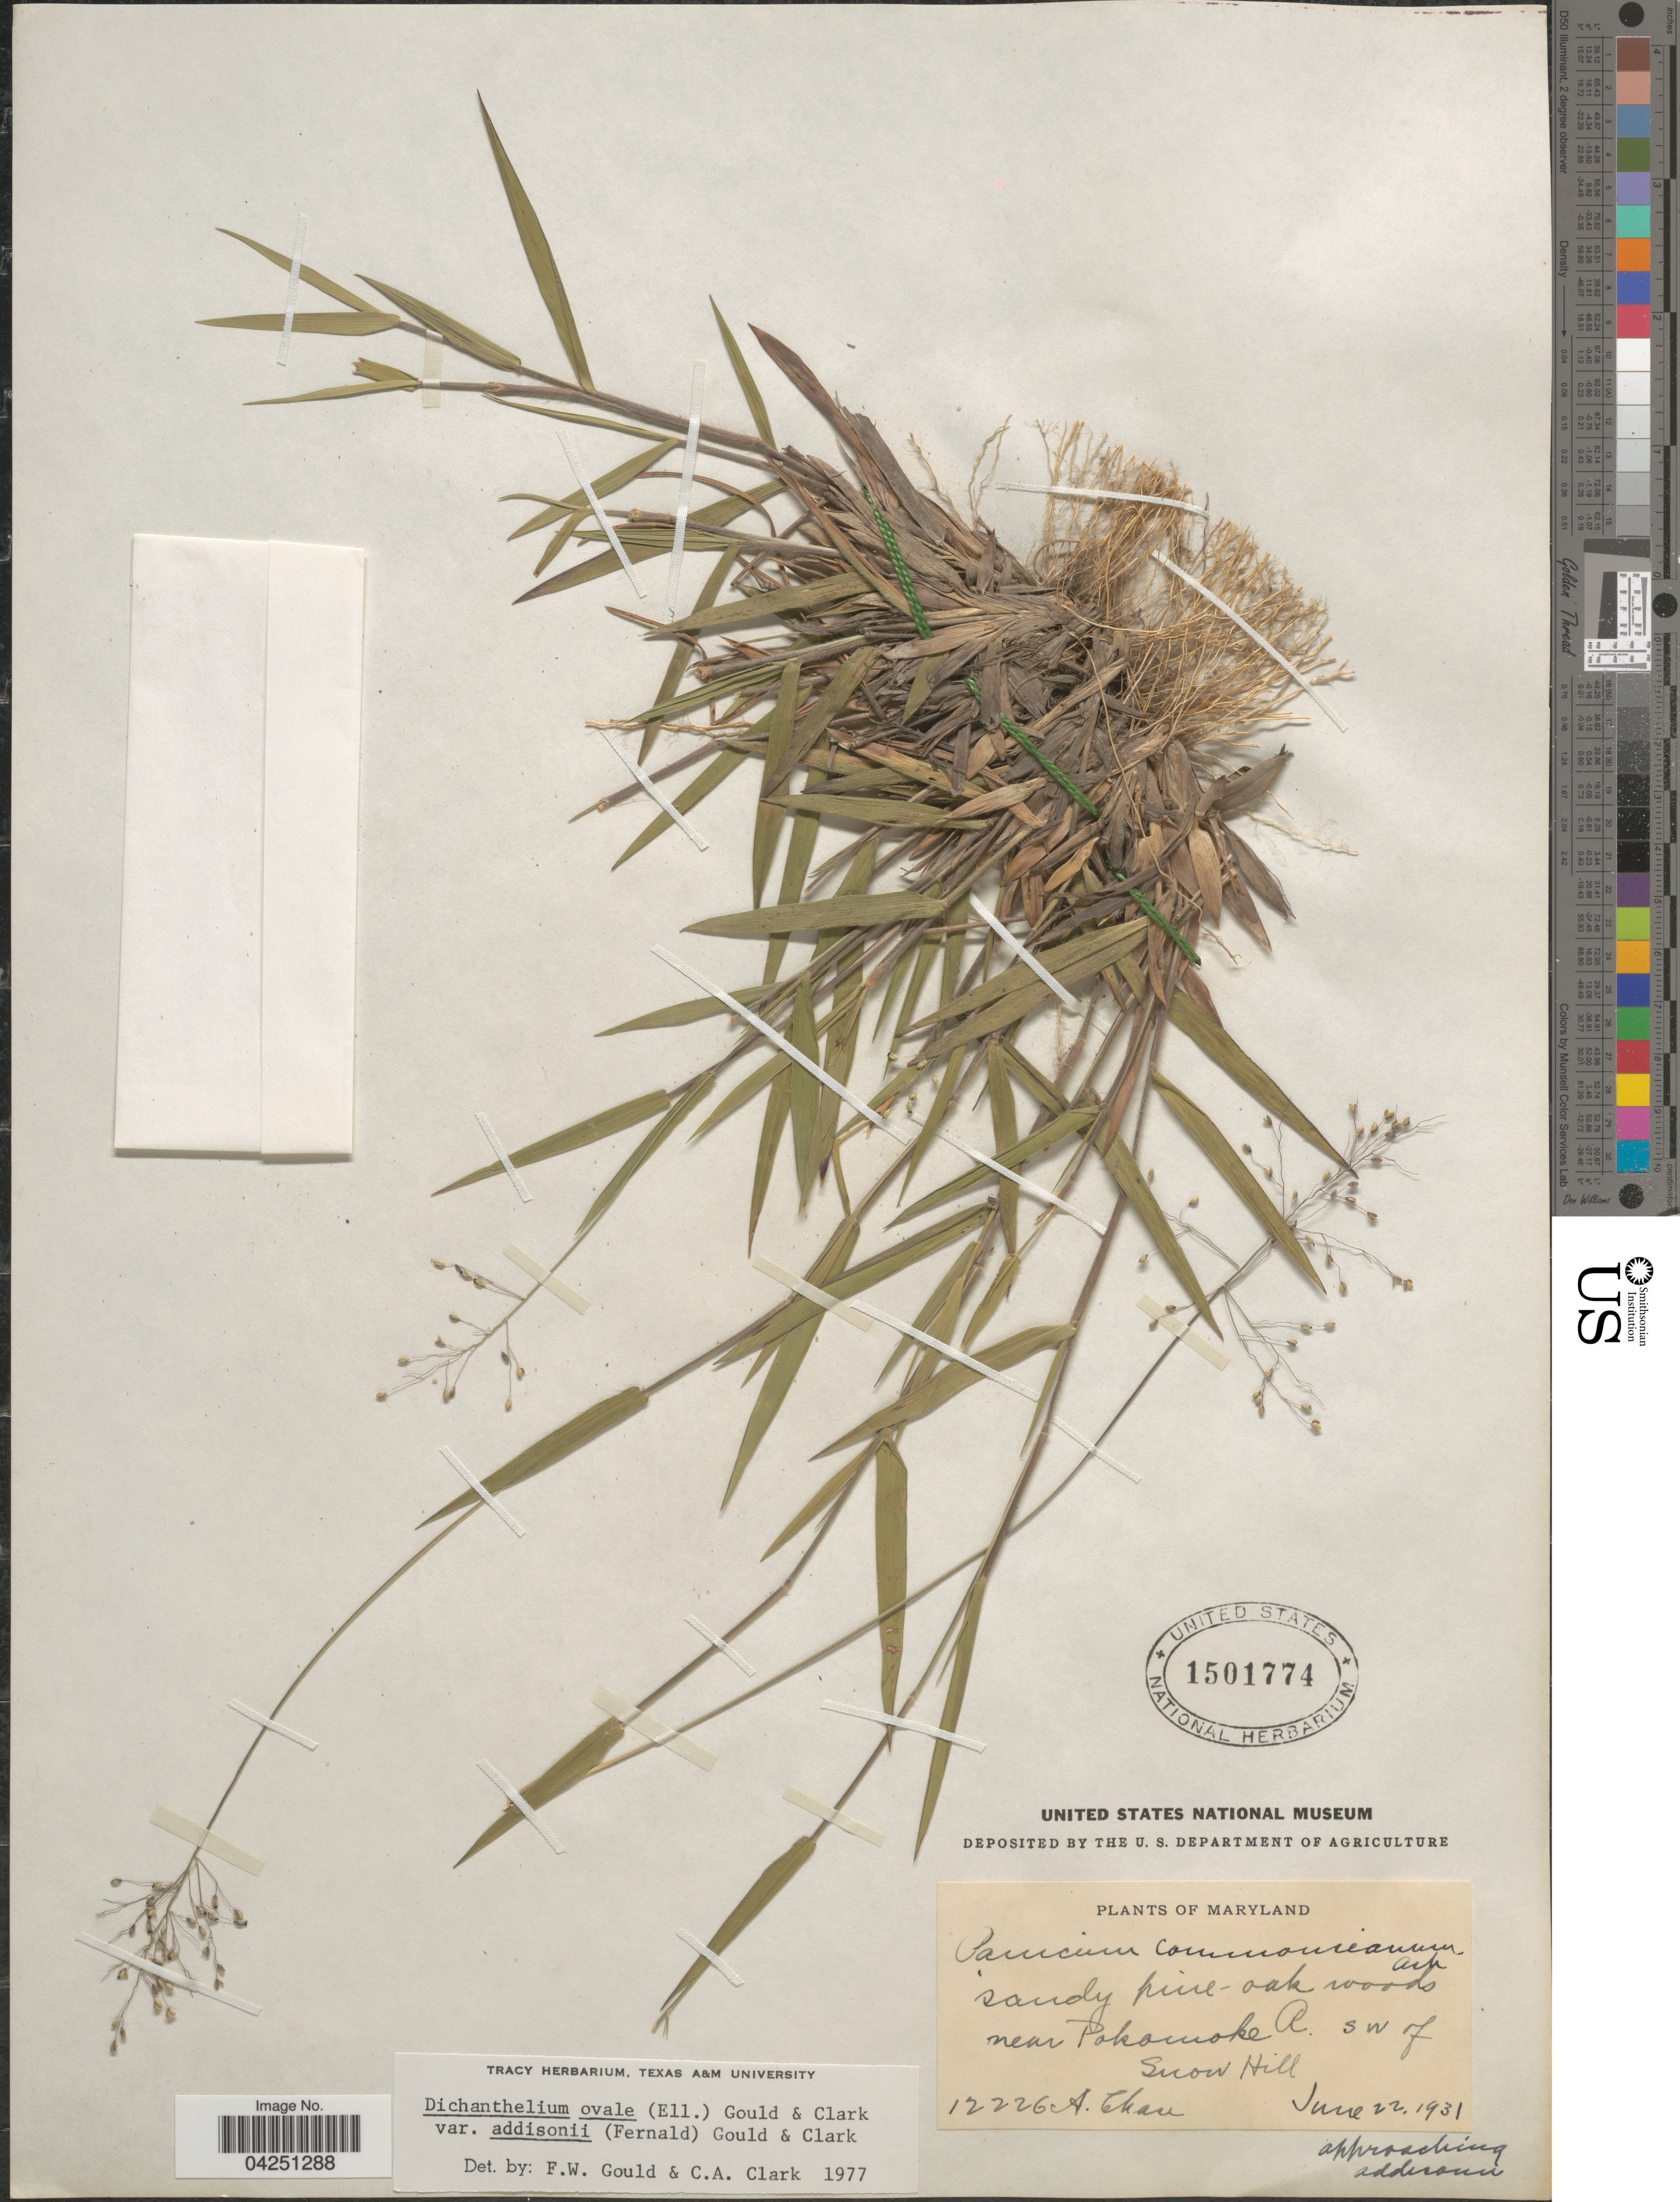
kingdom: Plantae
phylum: Tracheophyta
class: Liliopsida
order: Poales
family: Poaceae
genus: Dichanthelium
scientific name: Dichanthelium acuminatum var. acuminatum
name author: (Sw.) Gould & C.A. Clark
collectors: A. Chase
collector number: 12226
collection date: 1931-06-22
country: United States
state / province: Maryland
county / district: Worcester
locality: Sandy pine-oak woods near Pokomoke R. s.w. of Snow Hill.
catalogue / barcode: US 1501774